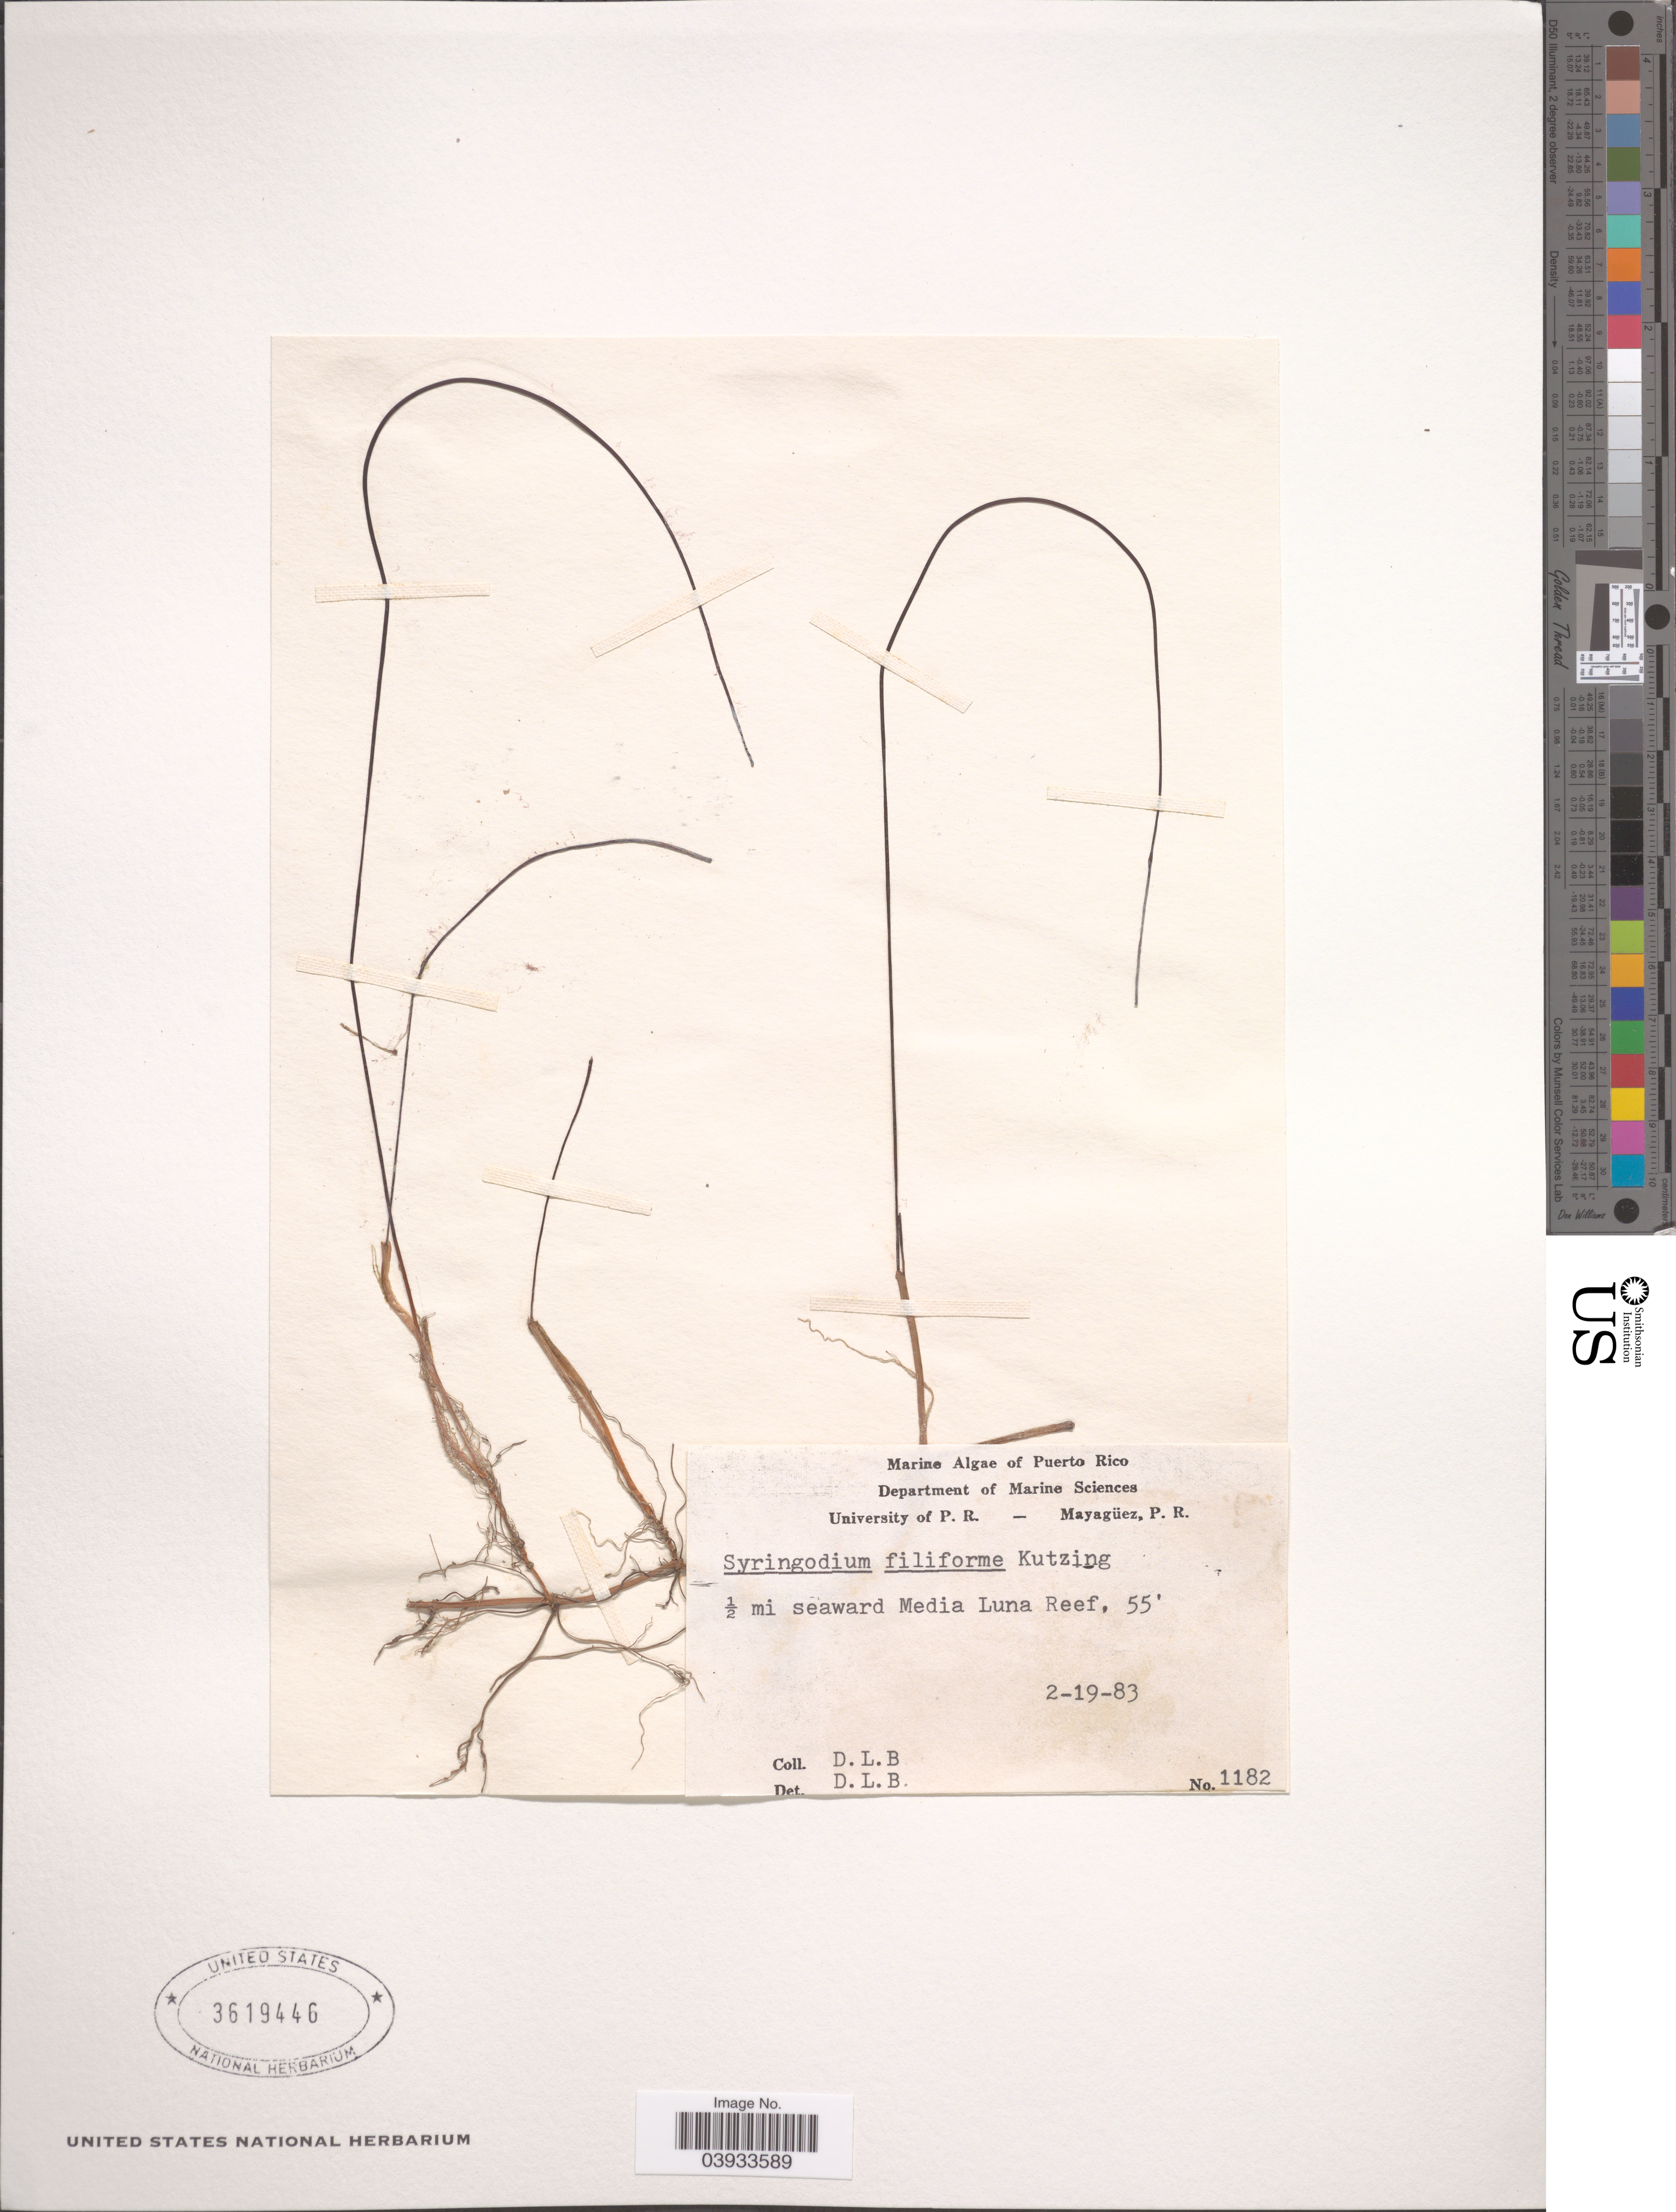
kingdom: Plantae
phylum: Tracheophyta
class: Liliopsida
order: Alismatales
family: Cymodoceaceae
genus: Syringodium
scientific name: Syringodium filiforme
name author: Kütz.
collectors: D. L. B.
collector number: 1182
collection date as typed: Transcribed d/m/y: 19/2/83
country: Puerto Rico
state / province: Mayagüez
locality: ½ mi seaward Media Luna Reef.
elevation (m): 17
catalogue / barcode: US 3619446